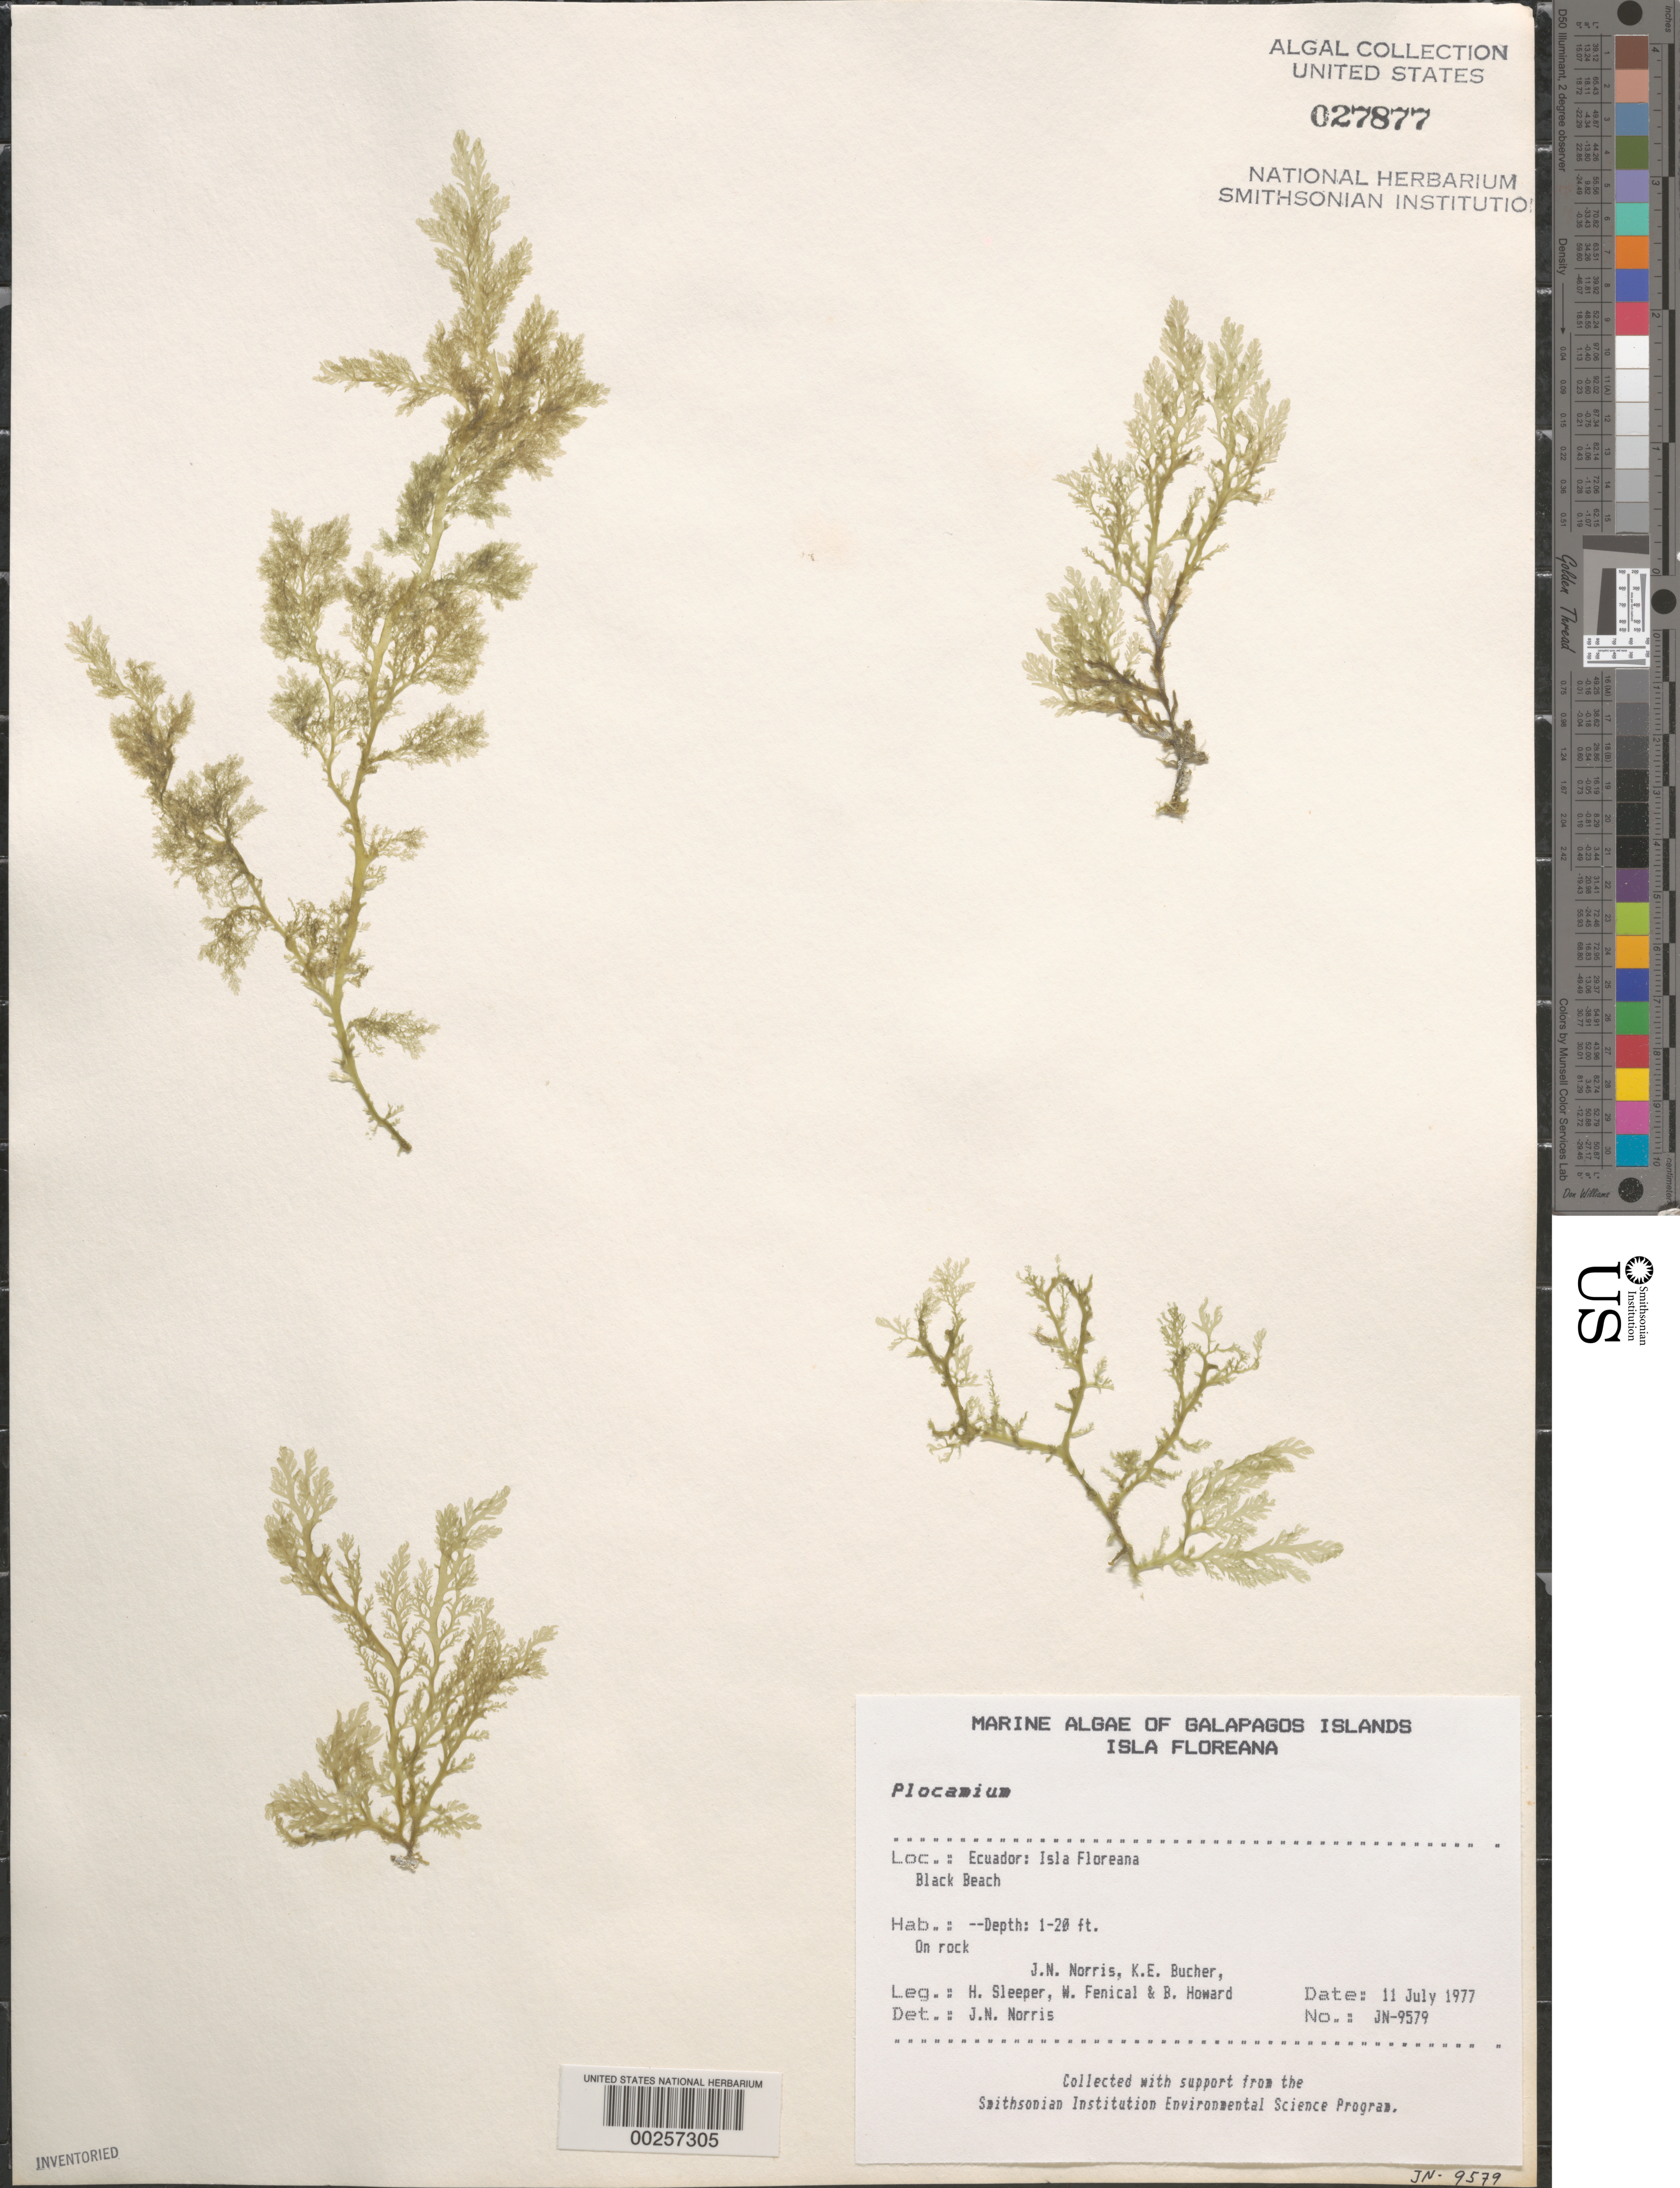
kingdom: Plantae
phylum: Rhodophyta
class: Florideophyceae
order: Plocamiales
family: Plocamiaceae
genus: Plocamium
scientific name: Plocamium sp.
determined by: Norris, James N.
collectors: J. N. Norris, K. E. Bucher, H. Sleeper, W. Fenical & B. Howard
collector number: JN-9579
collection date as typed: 11 Jul 1977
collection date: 1977-07-11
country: Ecuador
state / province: Colón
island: Floreana [Charles, Santa Maria]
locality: Black Beach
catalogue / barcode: US 27877